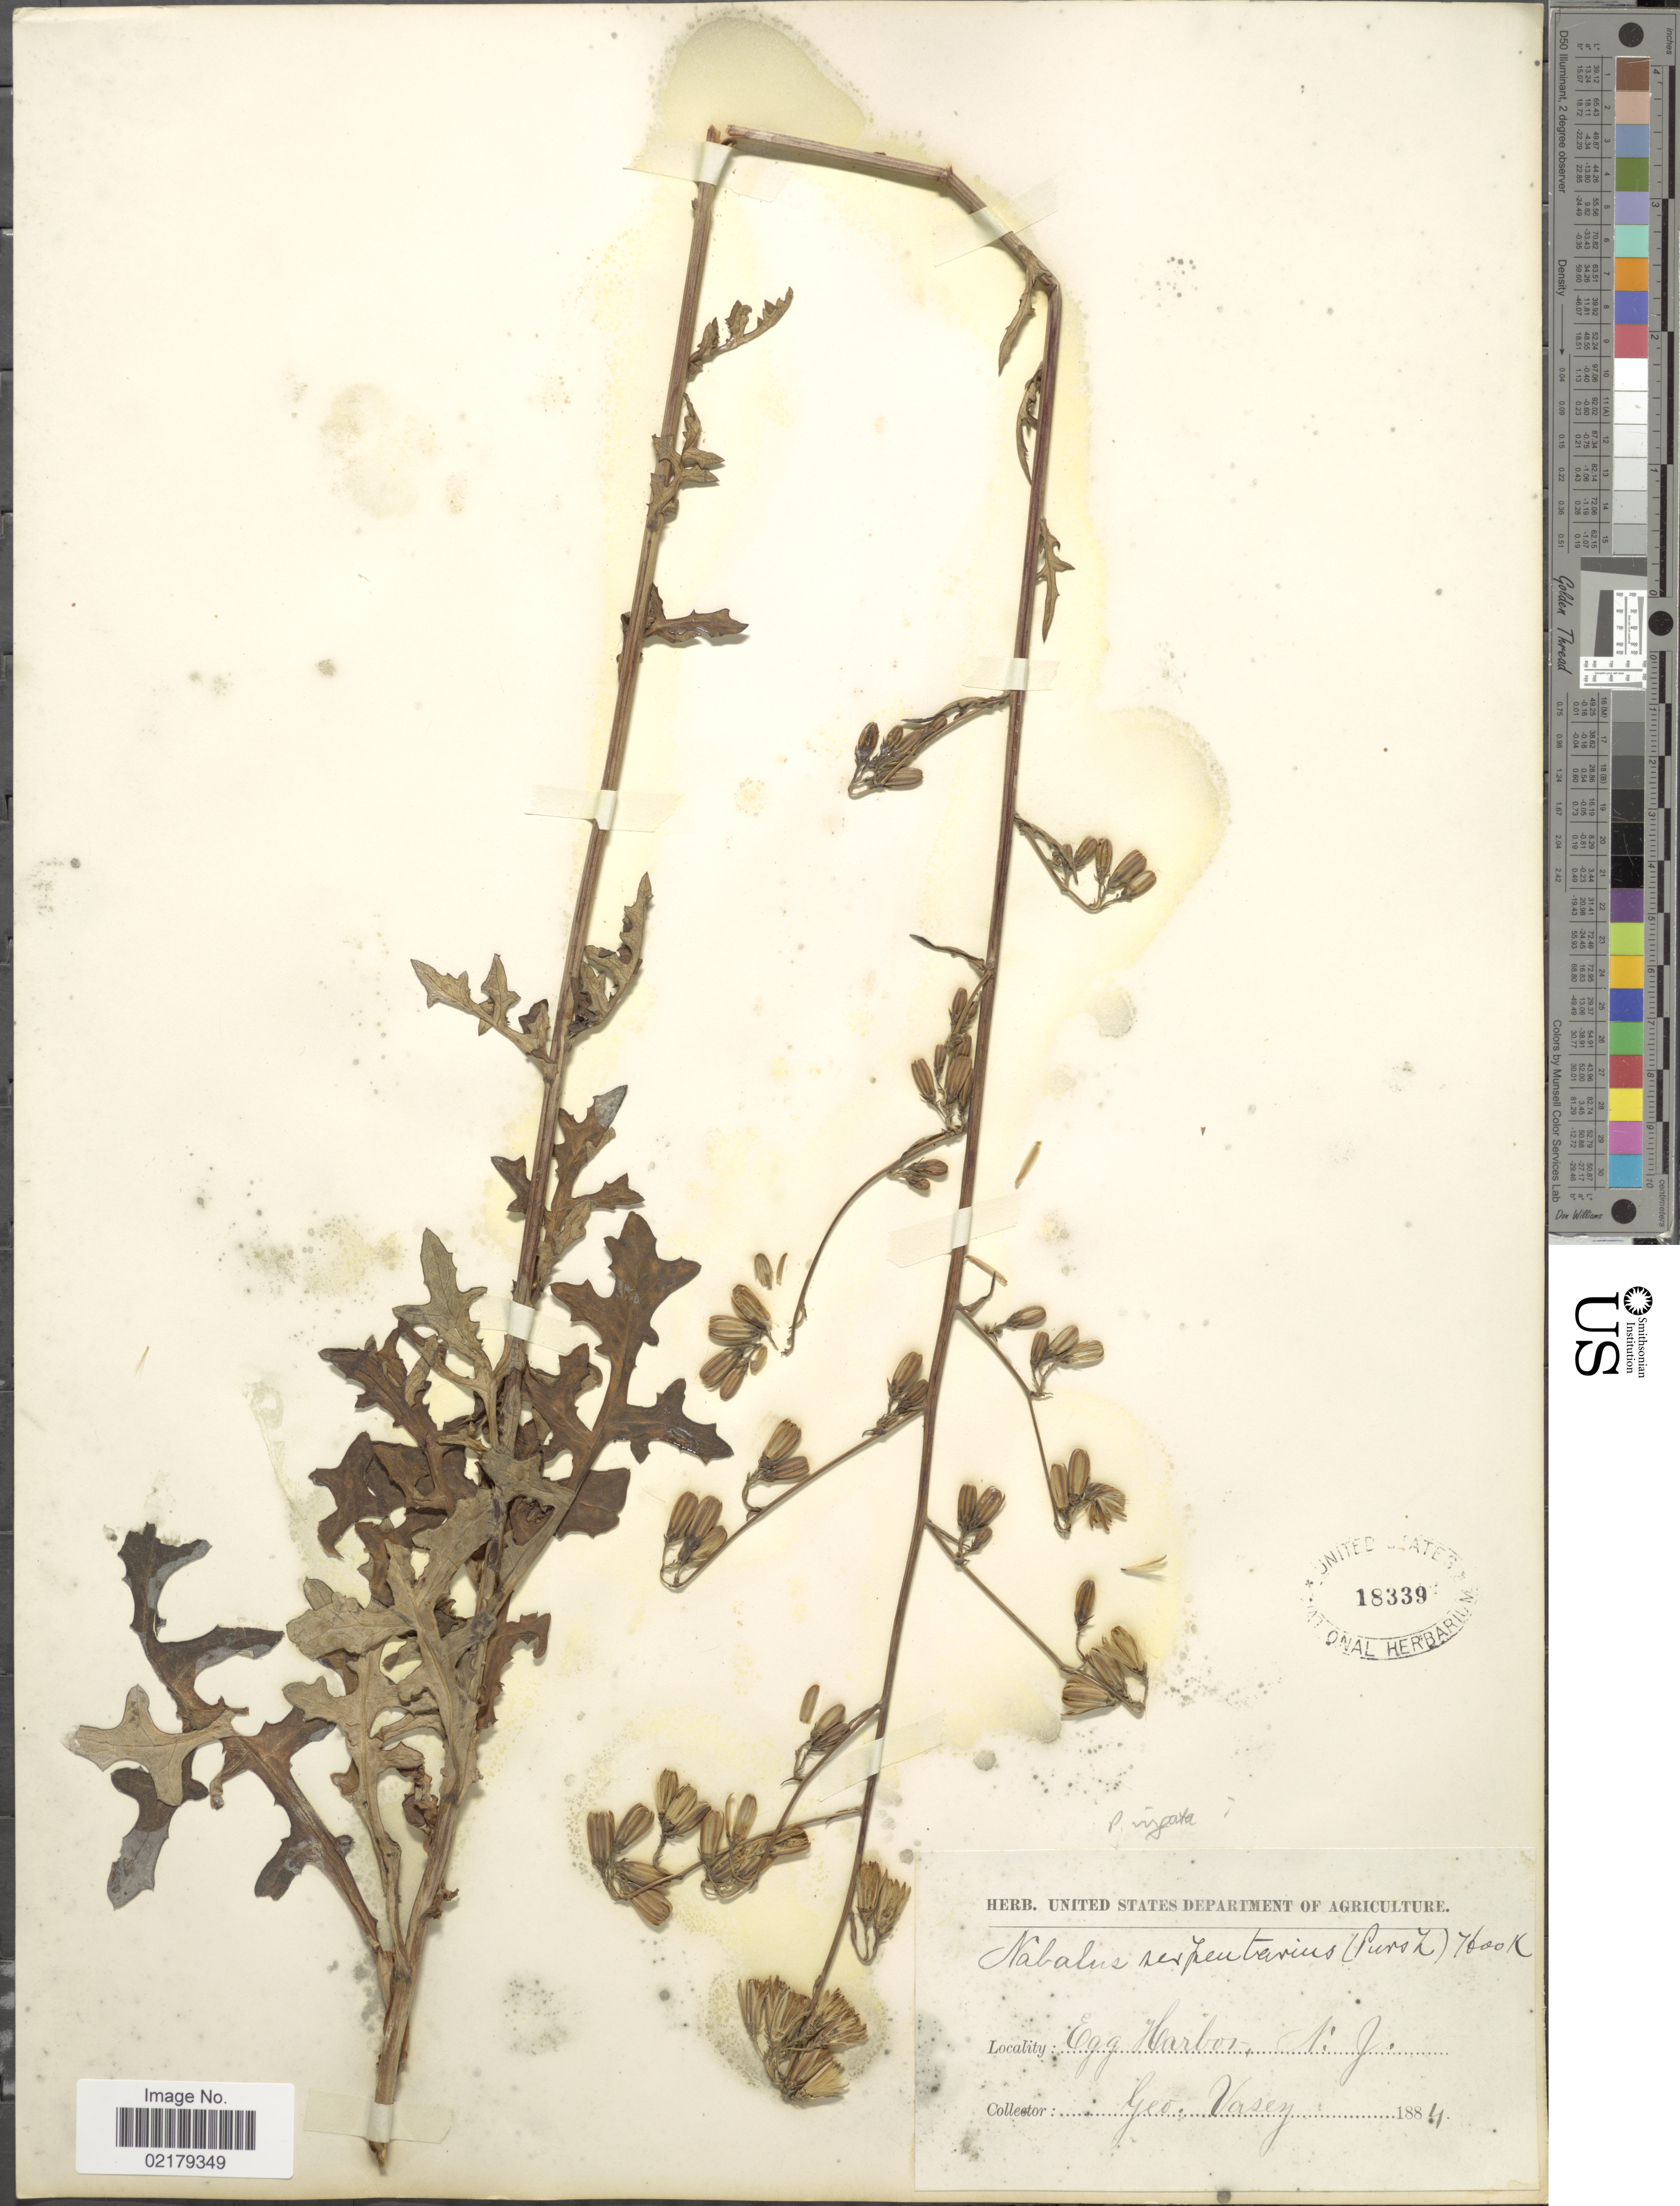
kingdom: Plantae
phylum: Tracheophyta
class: Magnoliopsida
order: Asterales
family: Asteraceae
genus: Nabalus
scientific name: Nabalus trifoliolatus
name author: Cass.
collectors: G. Vasey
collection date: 1884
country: United States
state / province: New Jersey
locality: Egg Harbor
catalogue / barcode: US 18339